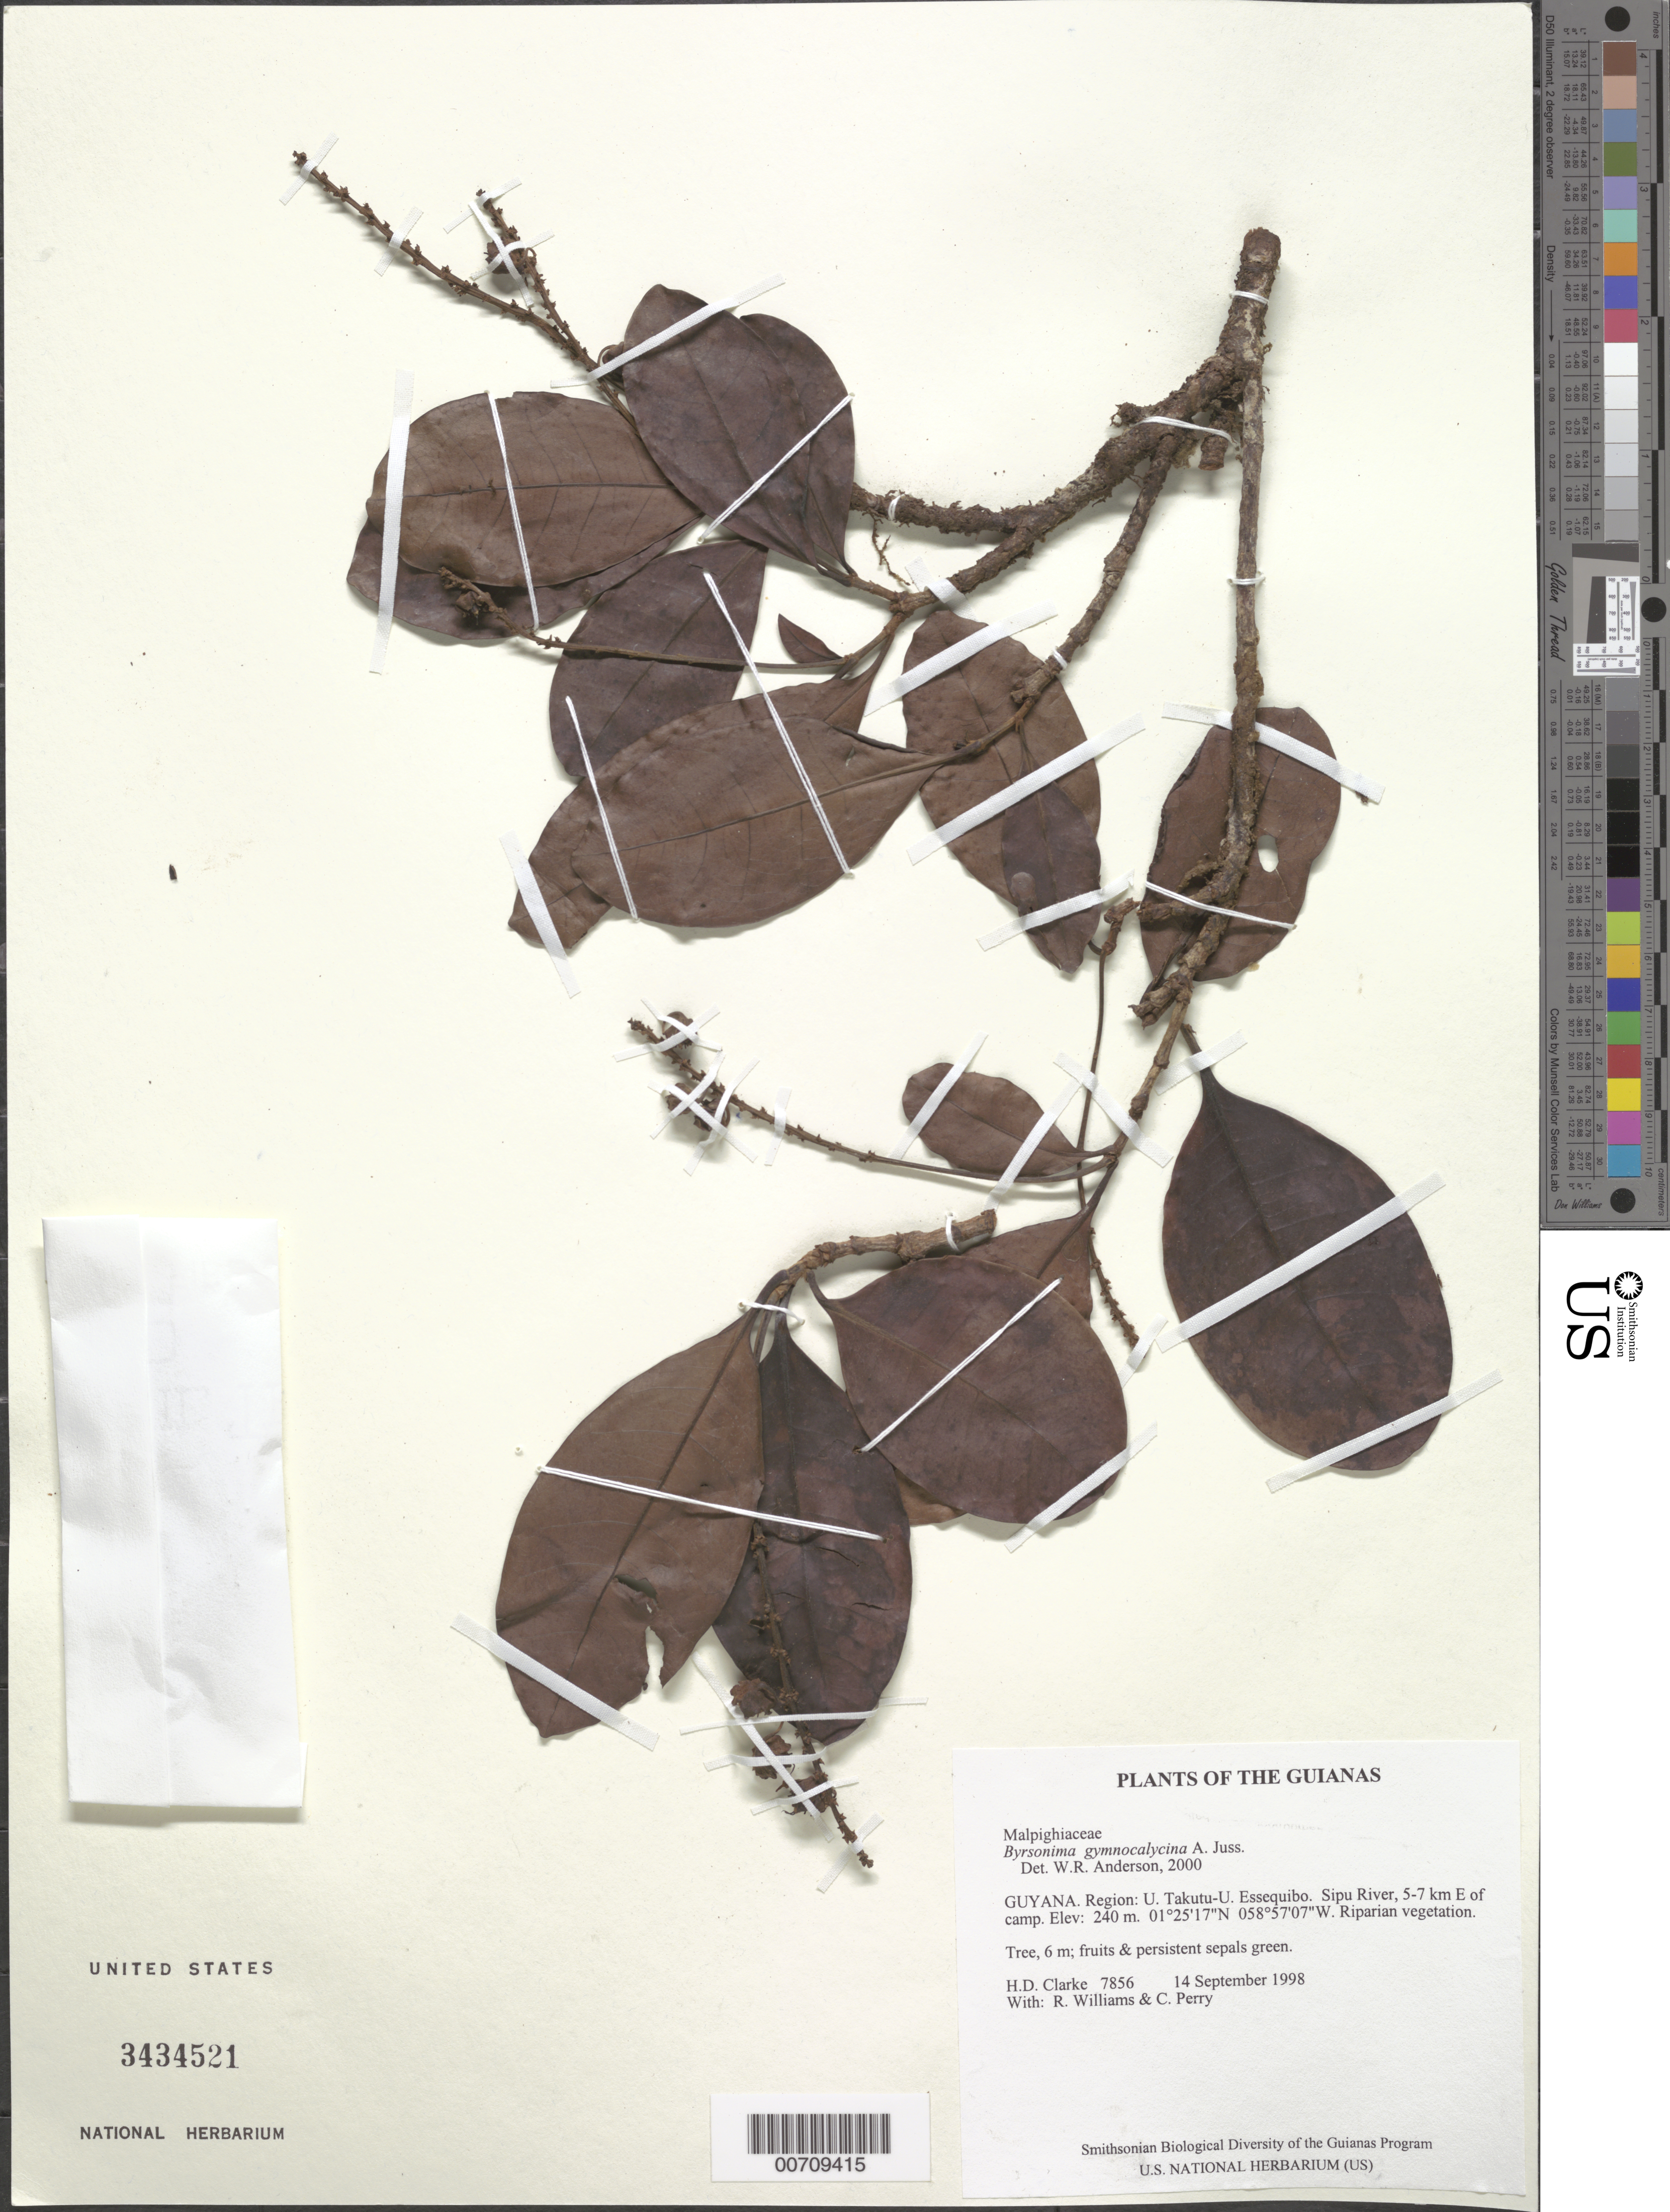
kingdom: Plantae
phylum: Tracheophyta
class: Magnoliopsida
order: Malpighiales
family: Malpighiaceae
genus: Byrsonima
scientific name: Byrsonima gymnocalycina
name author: A. Juss.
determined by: Anderson, W. R., (MICH), University of Michigan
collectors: H. D. Clarke, R. Williams & C. Perry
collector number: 7856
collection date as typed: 14 September 1998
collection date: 1998-09-14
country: Guyana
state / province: U. Takutu-U. Essequibo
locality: Sipu River, 5-7 km E of camp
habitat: Riparian vegetation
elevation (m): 240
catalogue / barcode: US 3434521